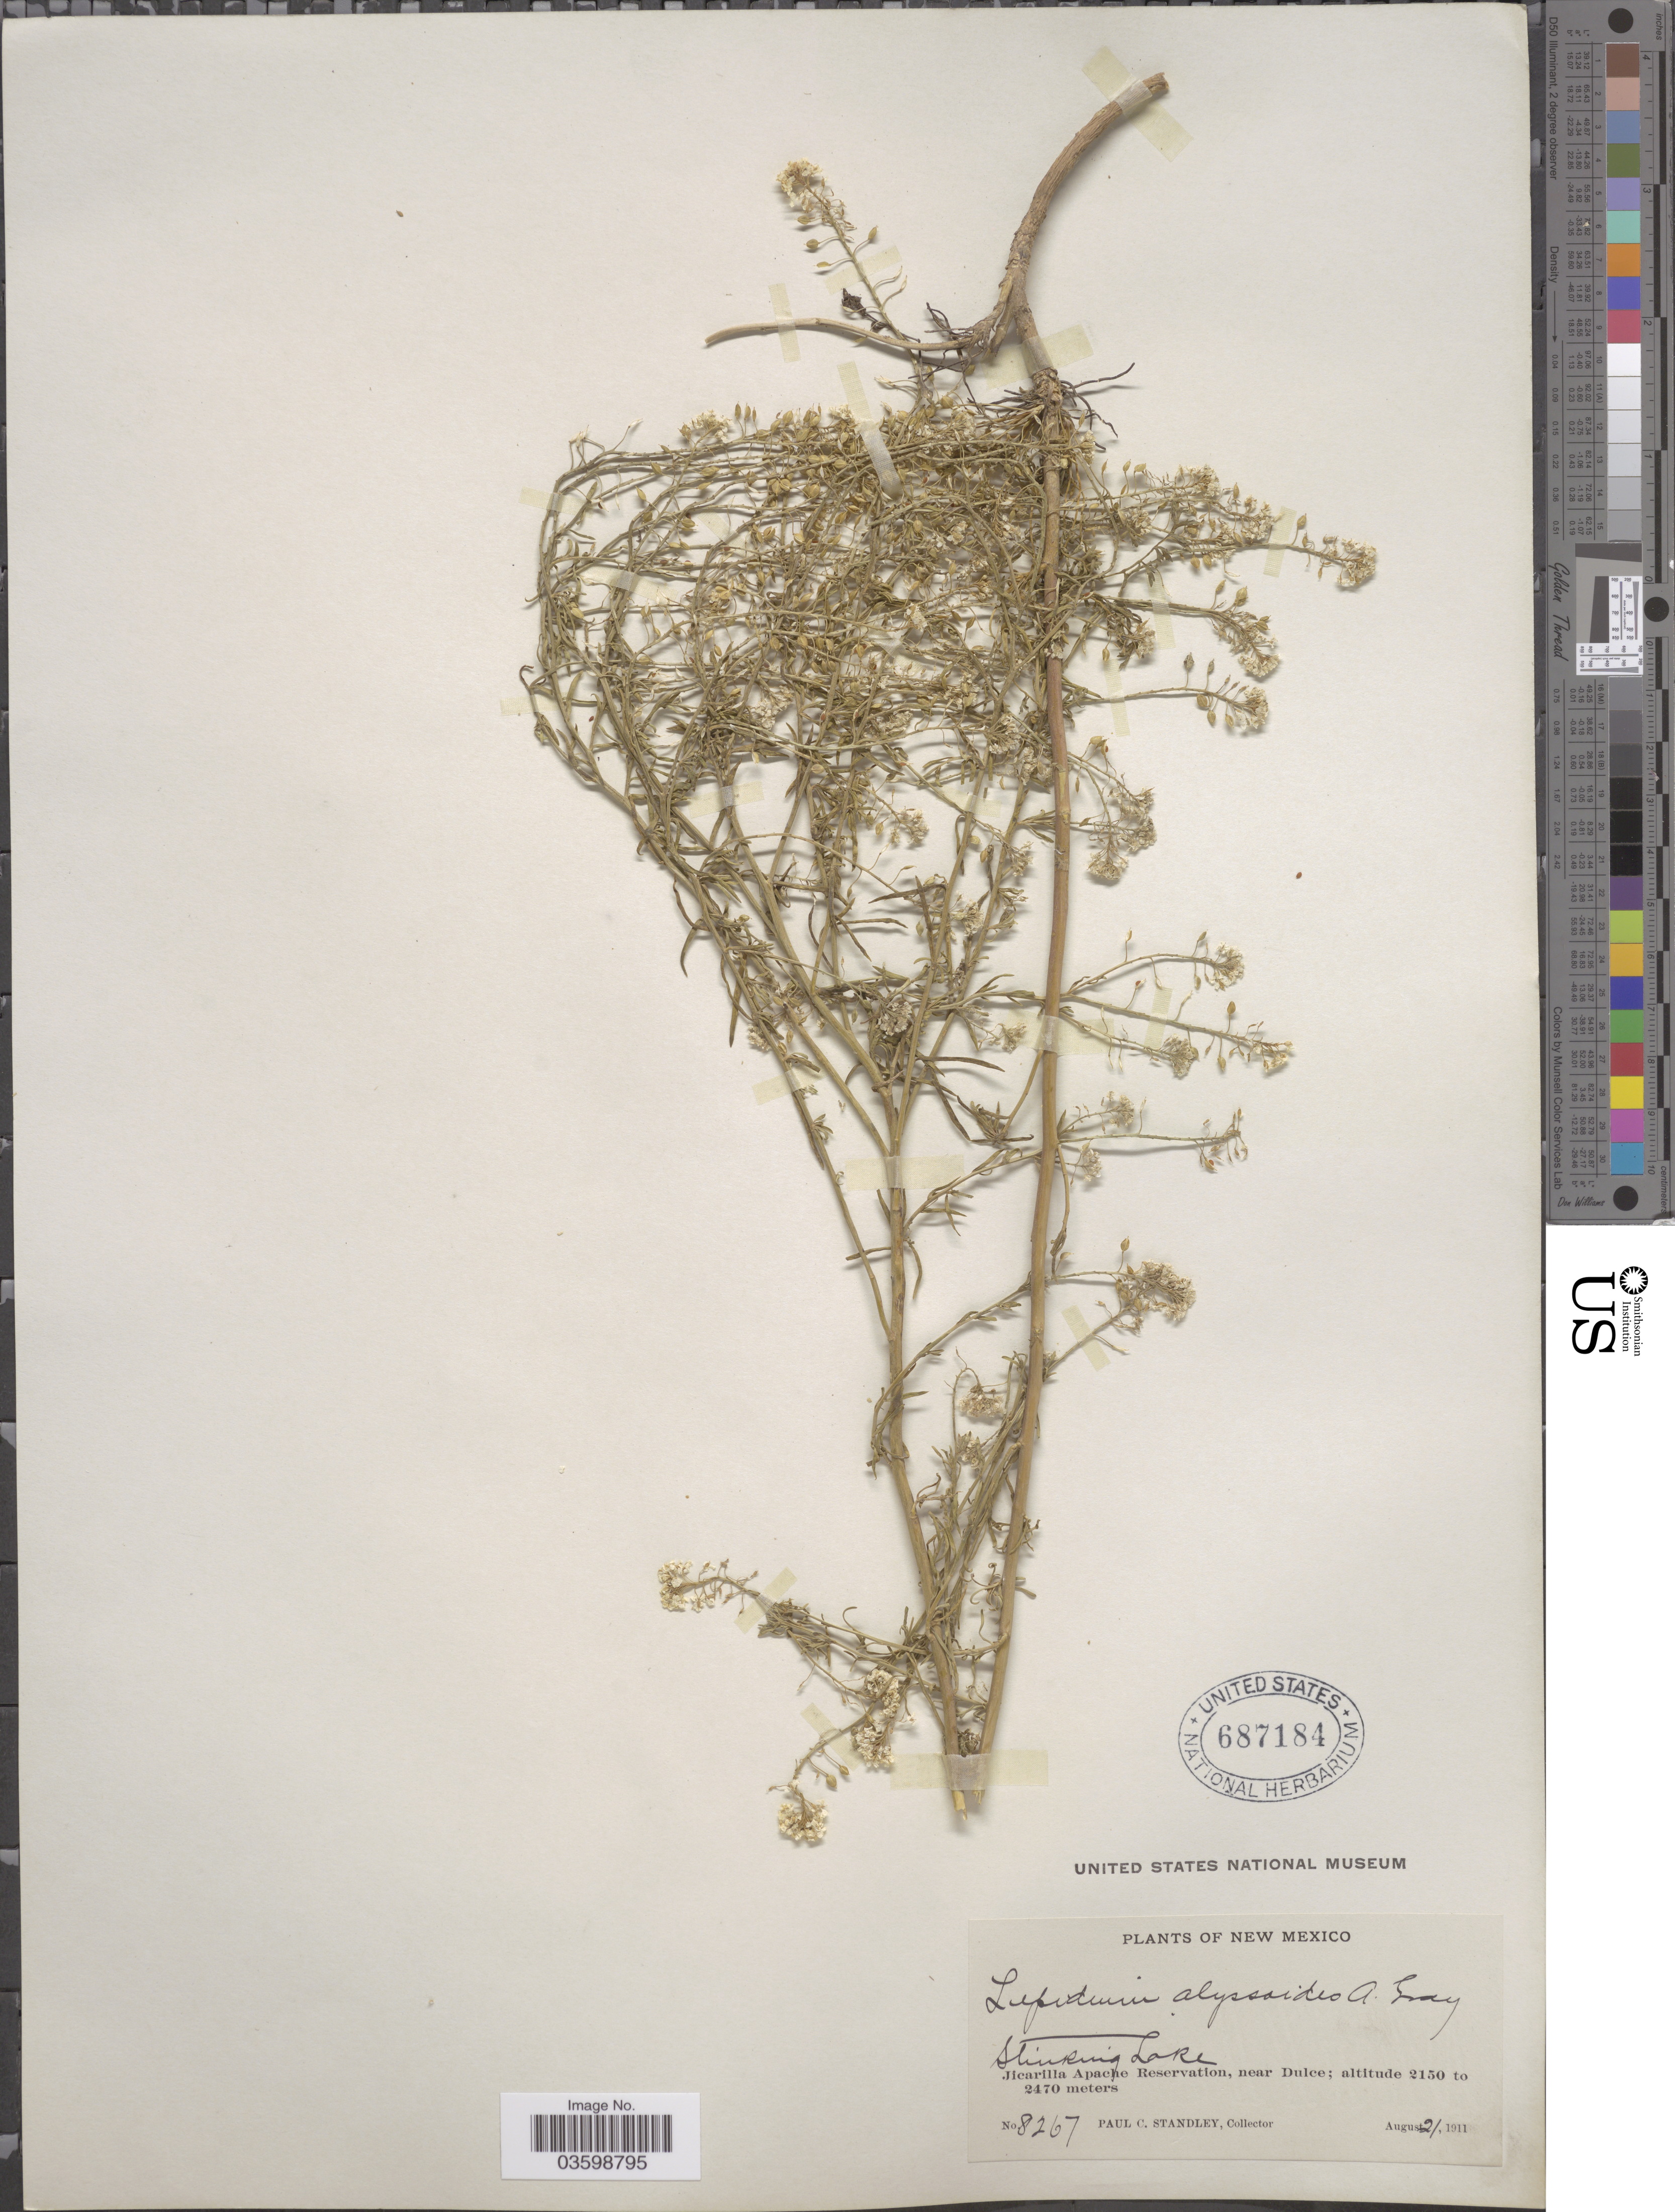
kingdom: Plantae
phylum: Tracheophyta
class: Magnoliopsida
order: Brassicales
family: Brassicaceae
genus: Lepidium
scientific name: Lepidium montanum var. alyssoides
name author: (A. Gray) M.E. Jones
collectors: P. C. Standley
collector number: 8267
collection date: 1911-08-21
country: United States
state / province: New Mexico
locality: Stinking Lake. Jicarilla Apache Reservation, near Dulce.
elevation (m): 2150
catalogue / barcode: US 687184